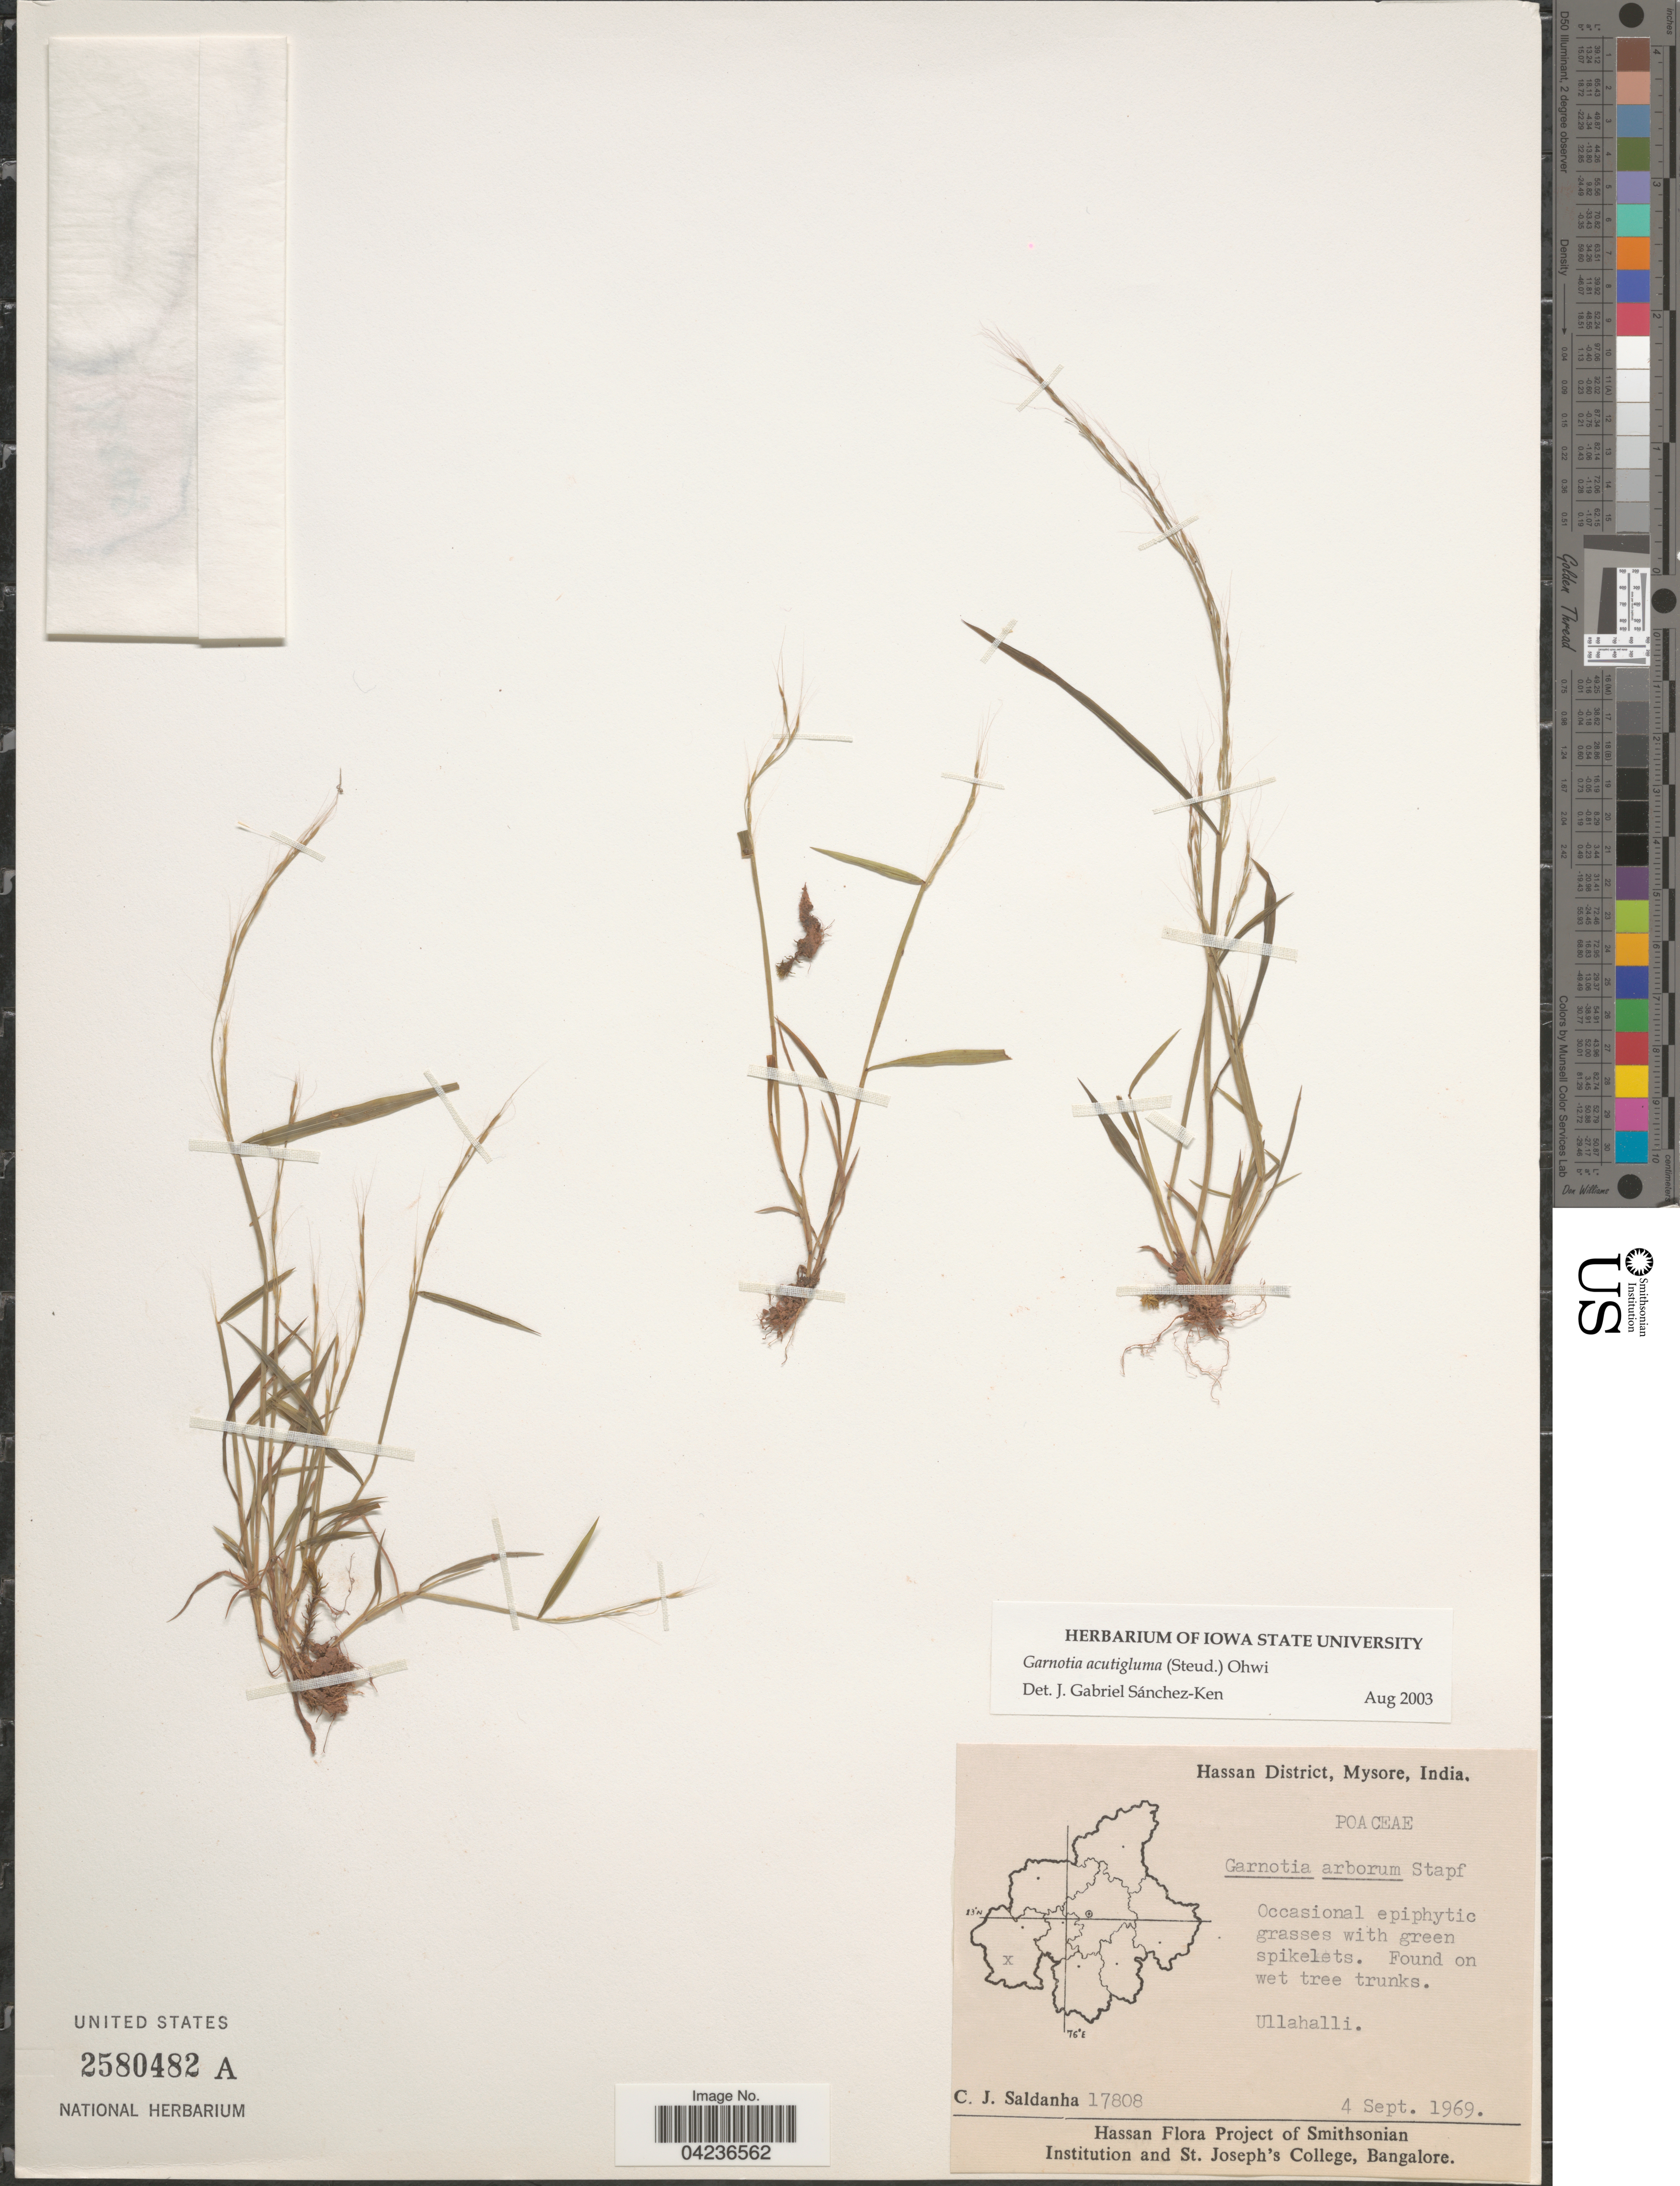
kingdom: Plantae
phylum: Tracheophyta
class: Liliopsida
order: Poales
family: Poaceae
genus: Garnotia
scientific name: Garnotia acutigluma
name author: (Steud.) Ohwi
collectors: C. J. Saldanha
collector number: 17808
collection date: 1969-09-04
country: India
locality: Hassan District, Mysore. Ullahalli.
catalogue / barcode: US 2580482A